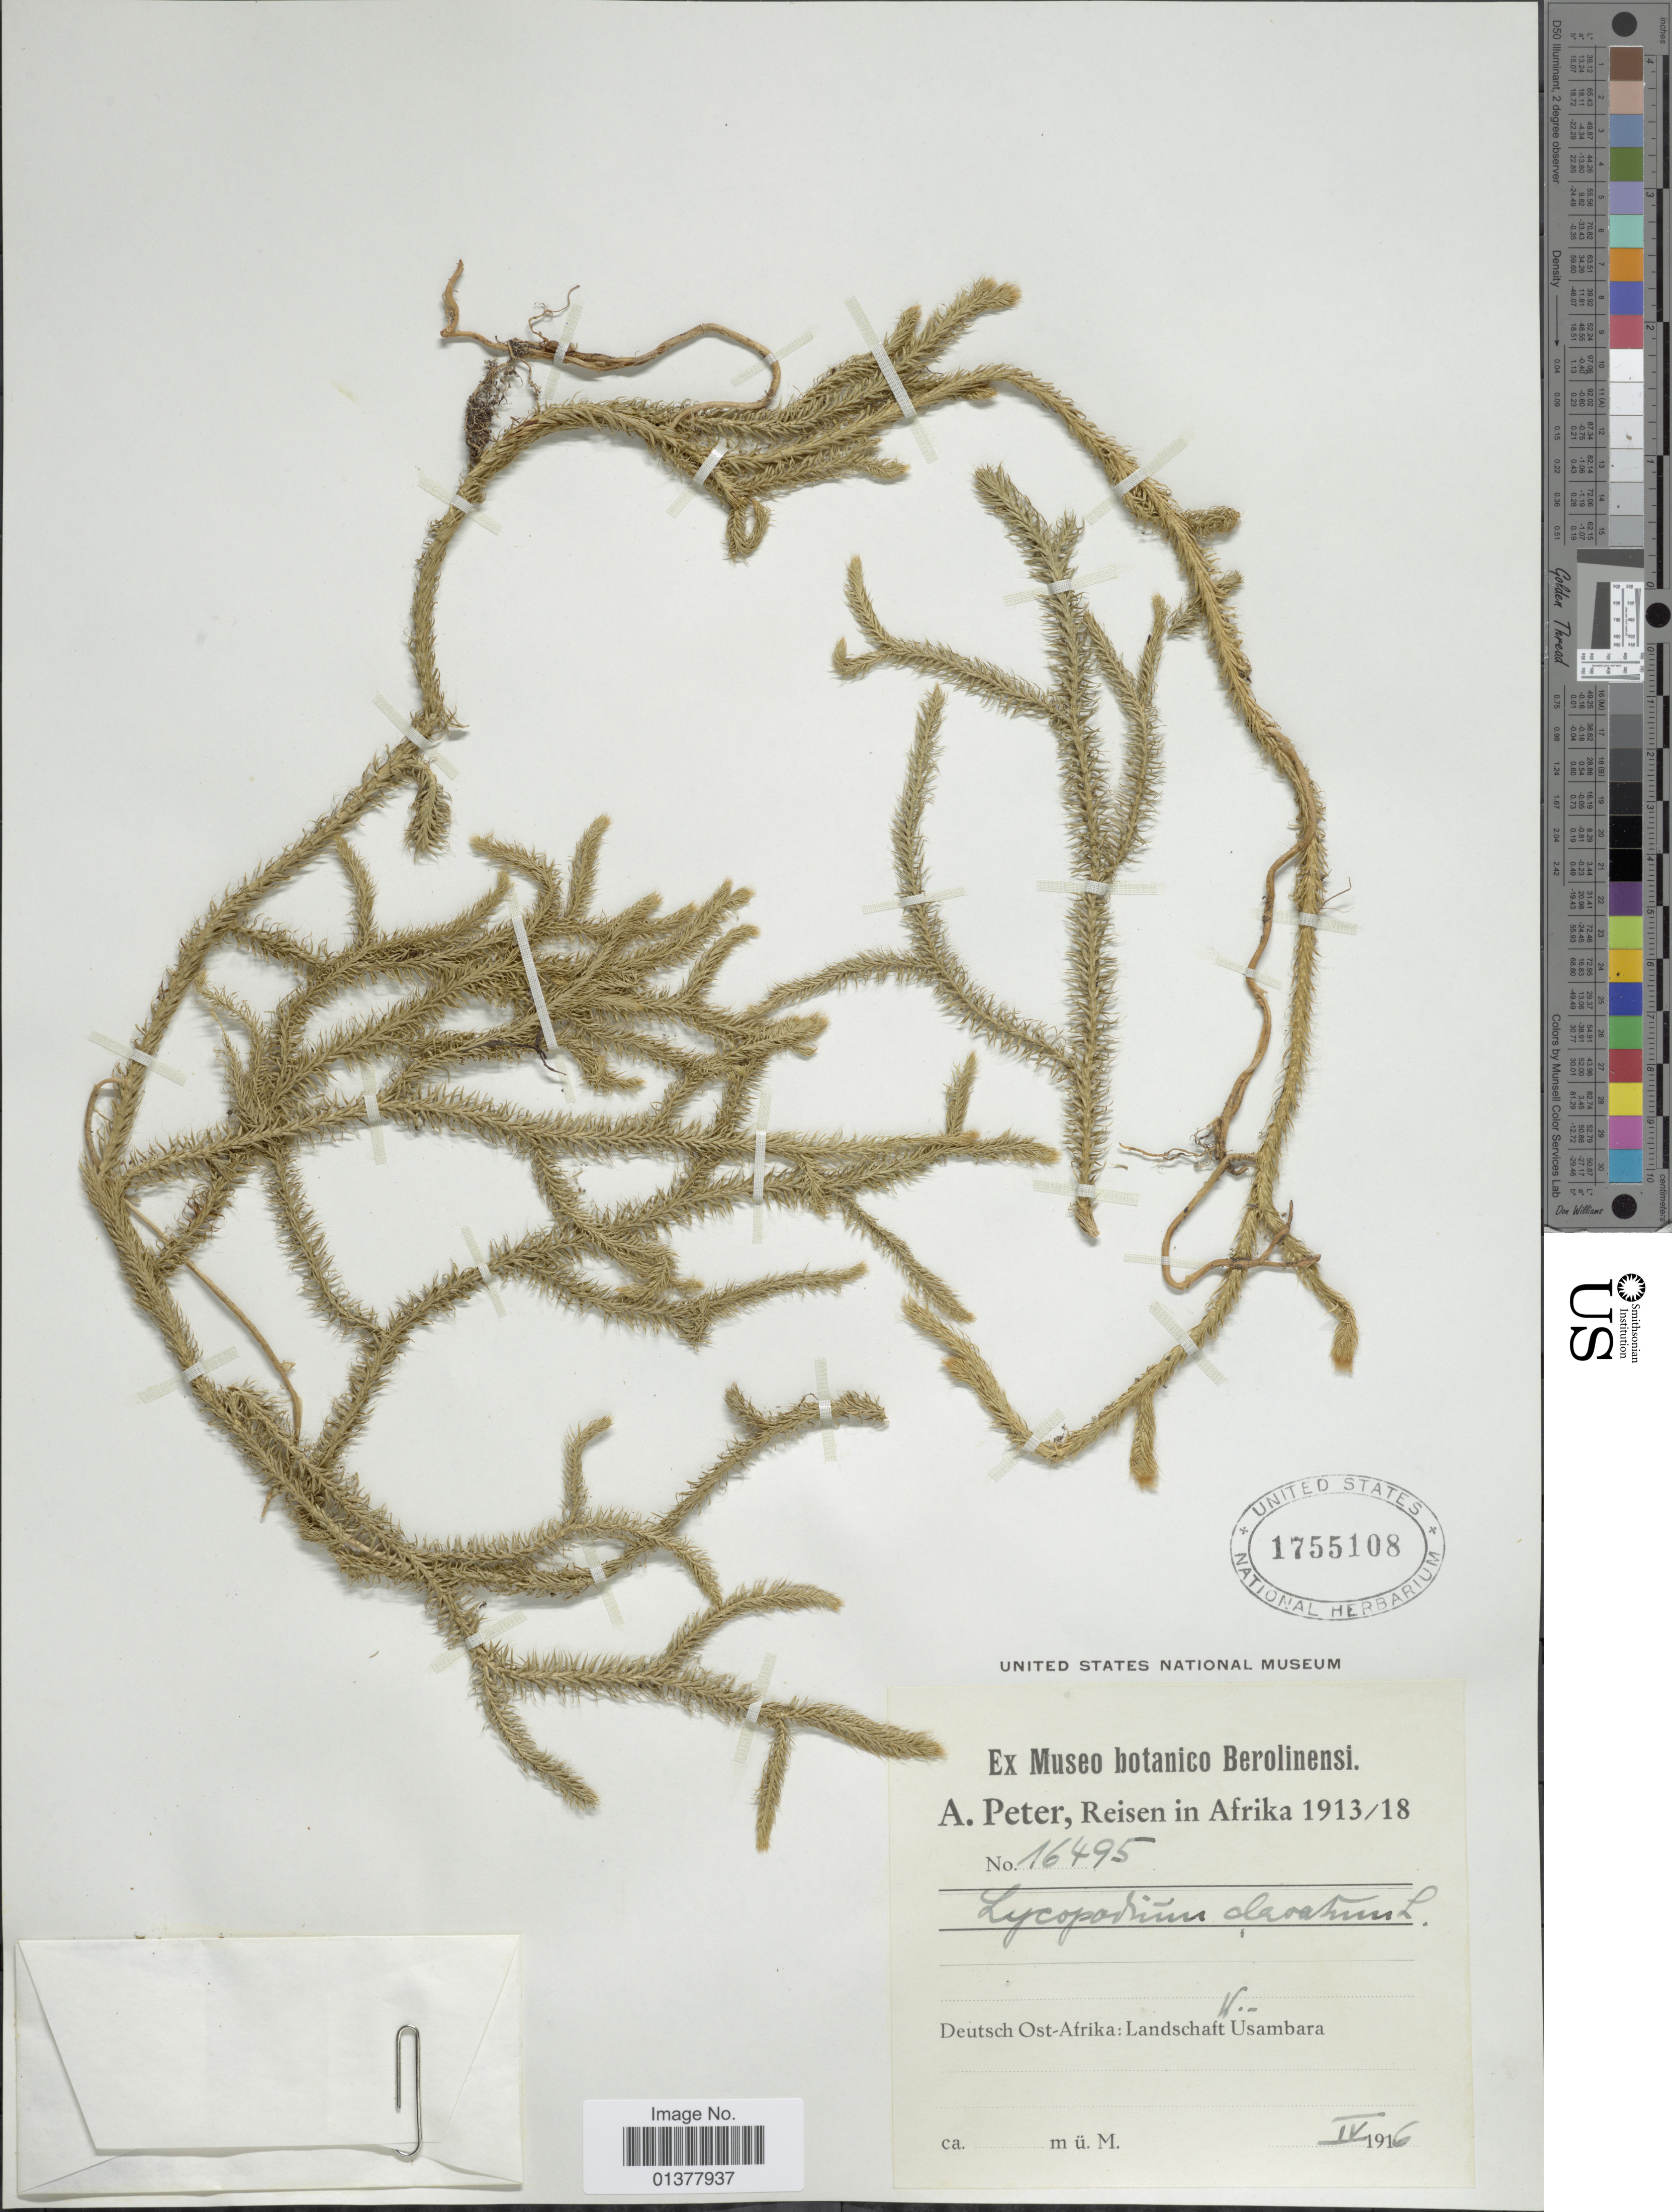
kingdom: Plantae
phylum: Tracheophyta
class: Lycopodiopsida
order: Lycopodiales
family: Lycopodiaceae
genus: Lycopodium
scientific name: Lycopodium clavatum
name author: L.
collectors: A. Peter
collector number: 16495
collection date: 1916-04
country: Tanzania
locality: Deutsch Ost-Afrika: Landschaft W-Usambara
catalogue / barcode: US 1755108